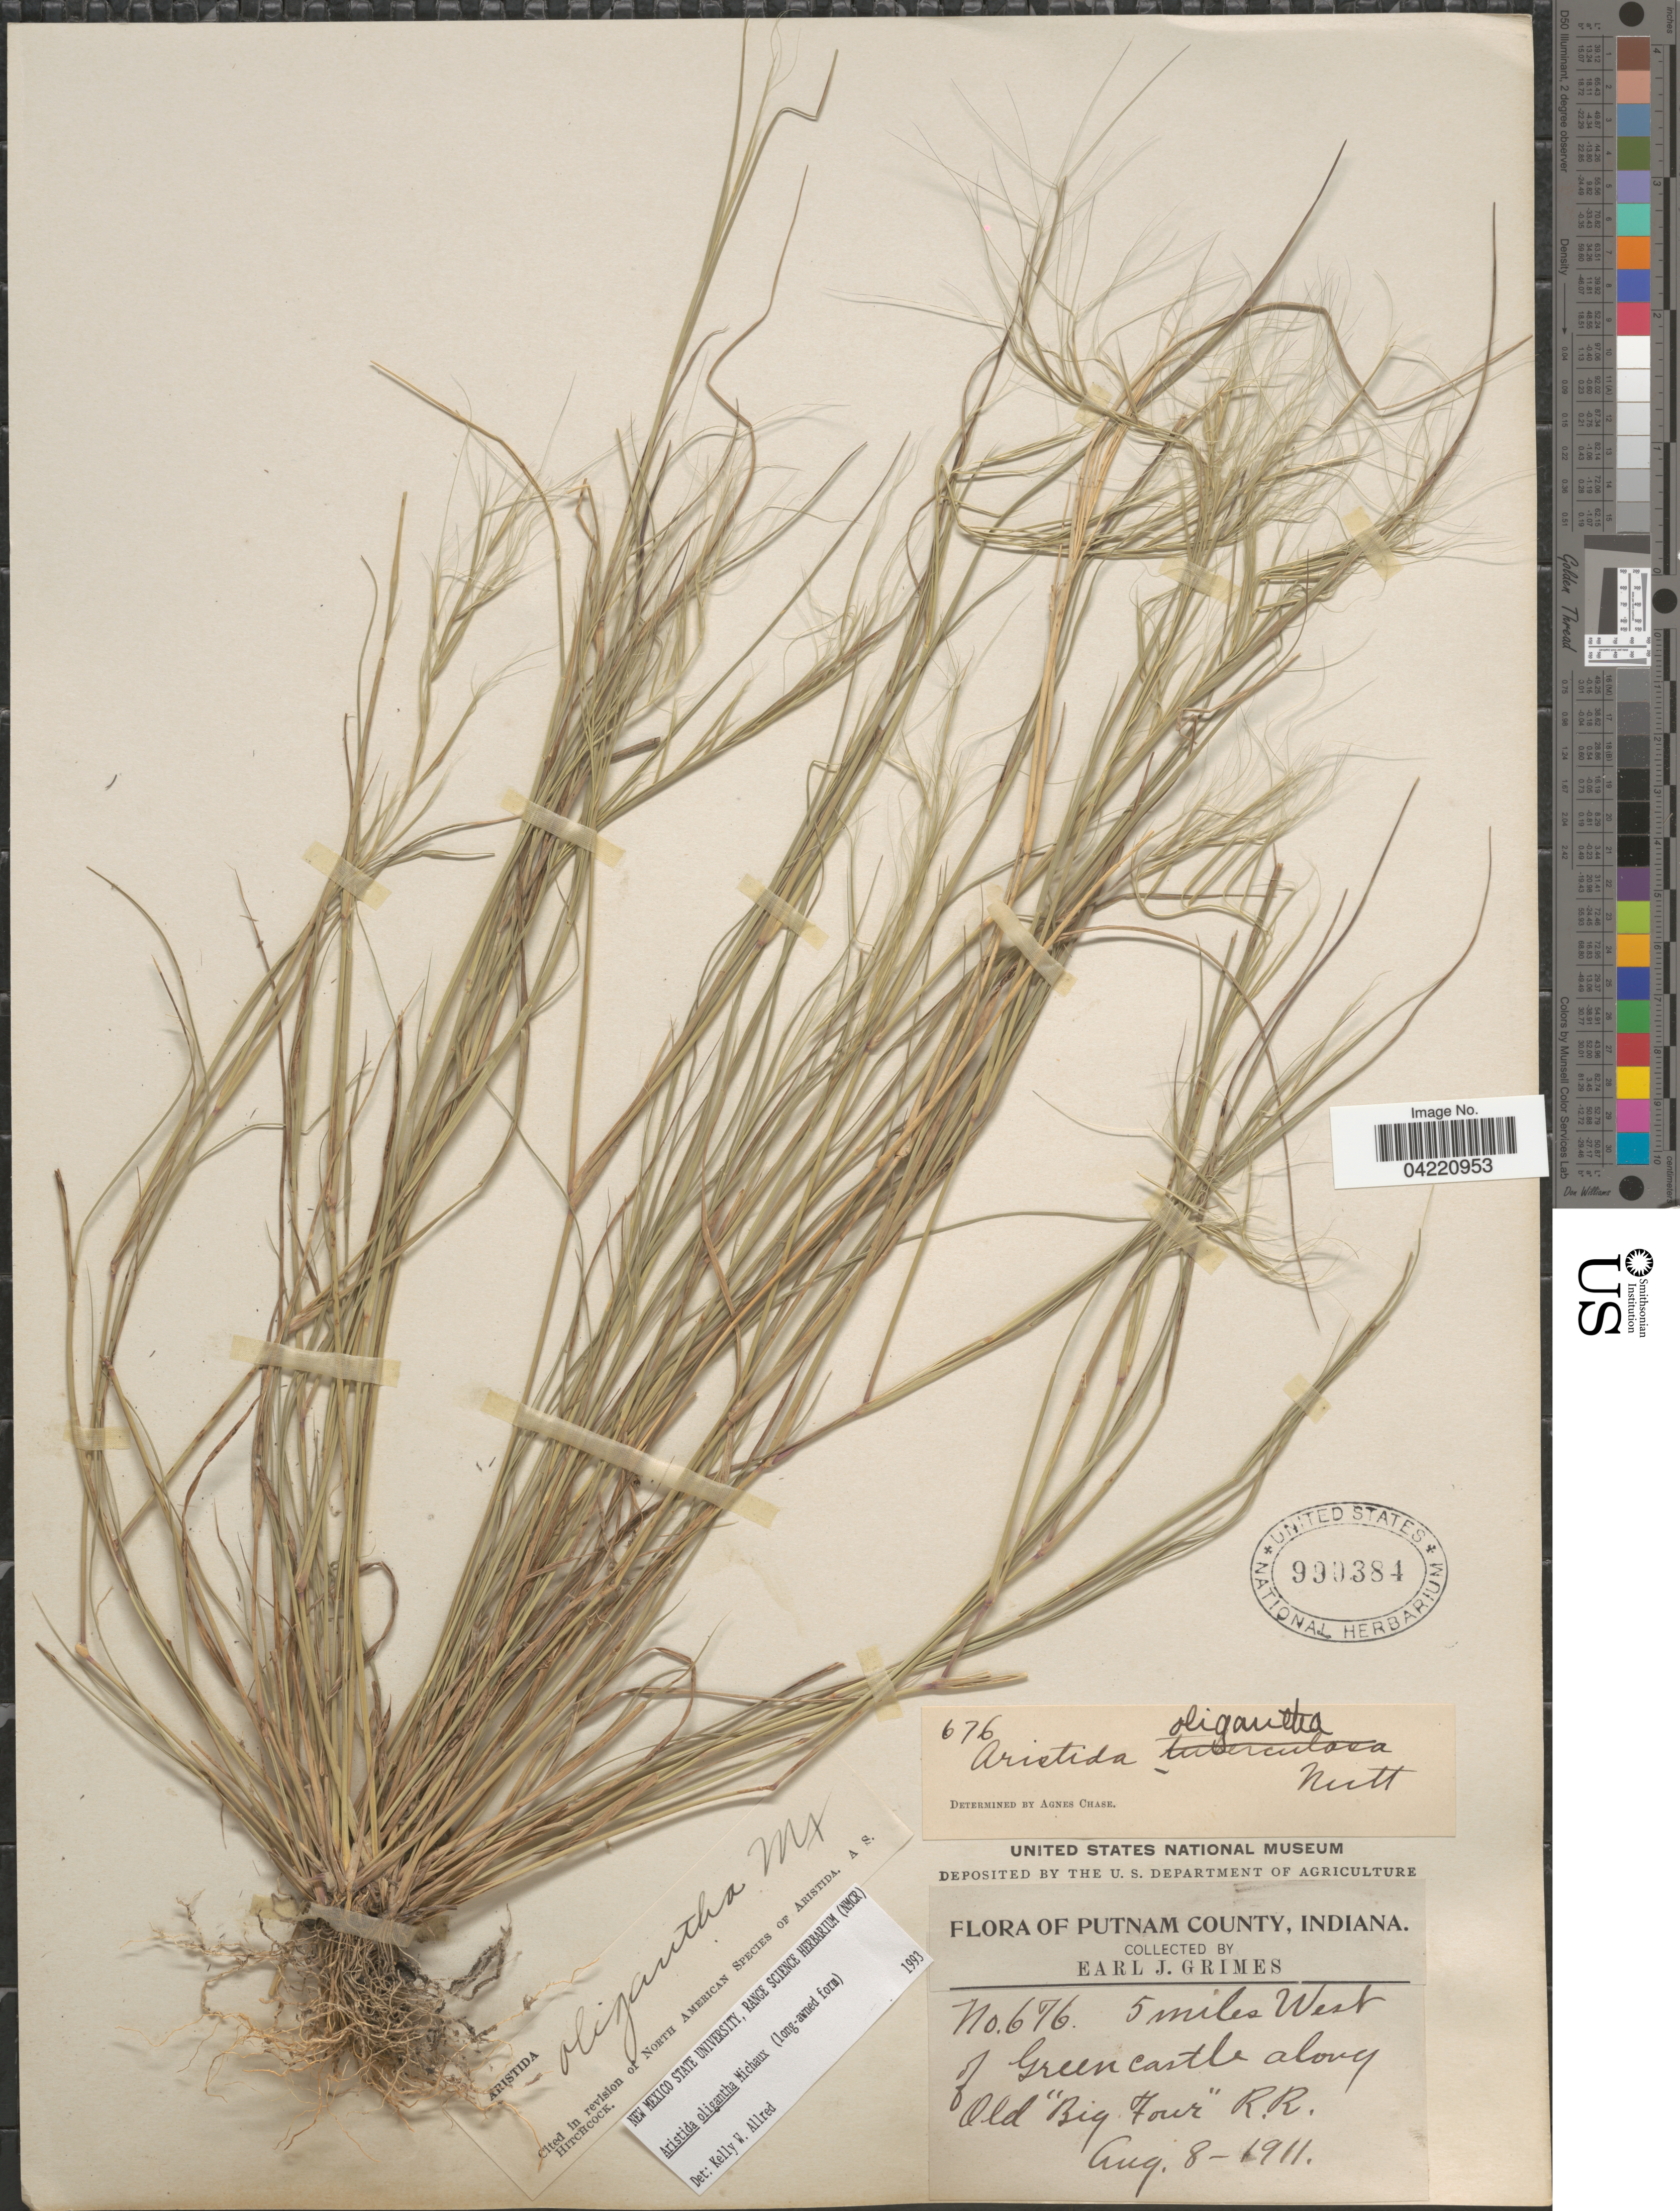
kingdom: Plantae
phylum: Tracheophyta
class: Liliopsida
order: Poales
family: Poaceae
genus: Aristida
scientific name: Aristida oligantha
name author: Michx.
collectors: E. J. Grimes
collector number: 676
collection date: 1911-08-08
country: United States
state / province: Indiana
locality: Putnam County. 5 miles West of Green castle along Old "Bif Four" R.R.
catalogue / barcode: US 990384